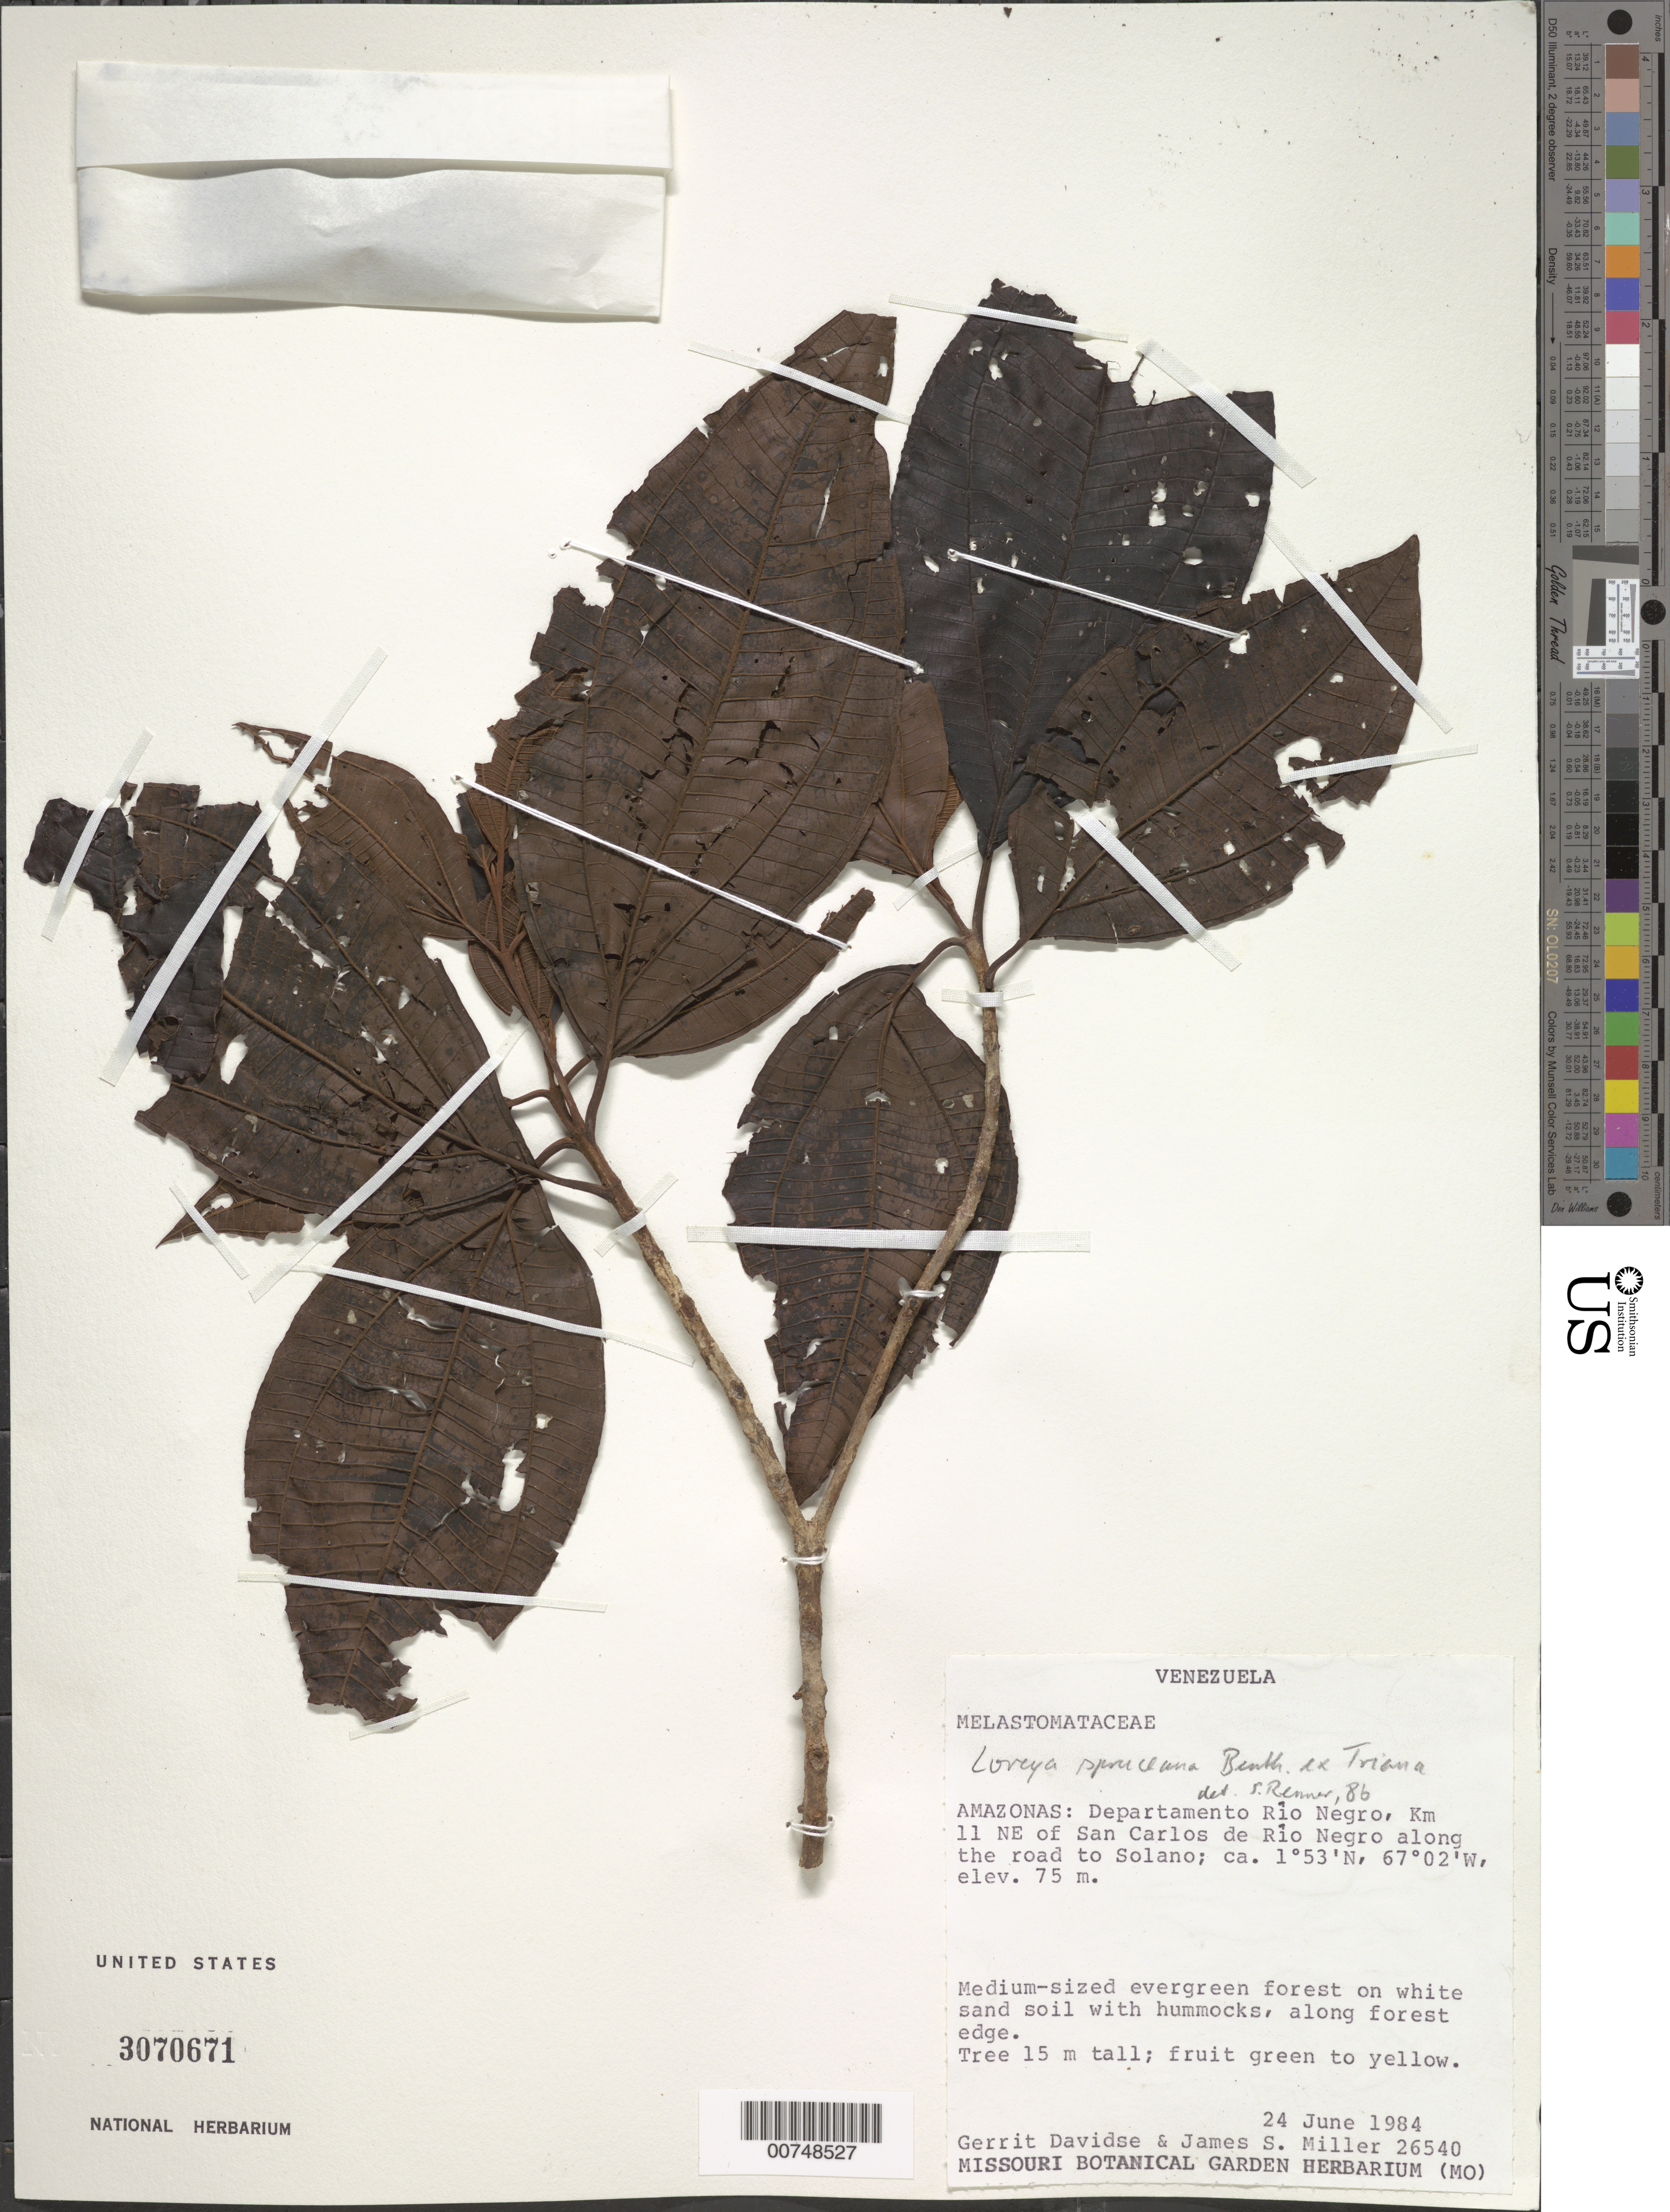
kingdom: Plantae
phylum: Tracheophyta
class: Magnoliopsida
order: Myrtales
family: Melastomataceae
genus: Bellucia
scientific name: Bellucia spruceana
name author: (Triana) J.F. Macbr.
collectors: G. Davidse & J. S. Miller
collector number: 26540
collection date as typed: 24-Jun-84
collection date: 1984-06-24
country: Venezuela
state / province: Amazonas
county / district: Río Negro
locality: San Carlos de Río Negro, km 11 NE along the road to Solano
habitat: Medium-sized evergreen forest on white sand soil with hummocks, along forest edge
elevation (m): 75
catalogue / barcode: US 3070671